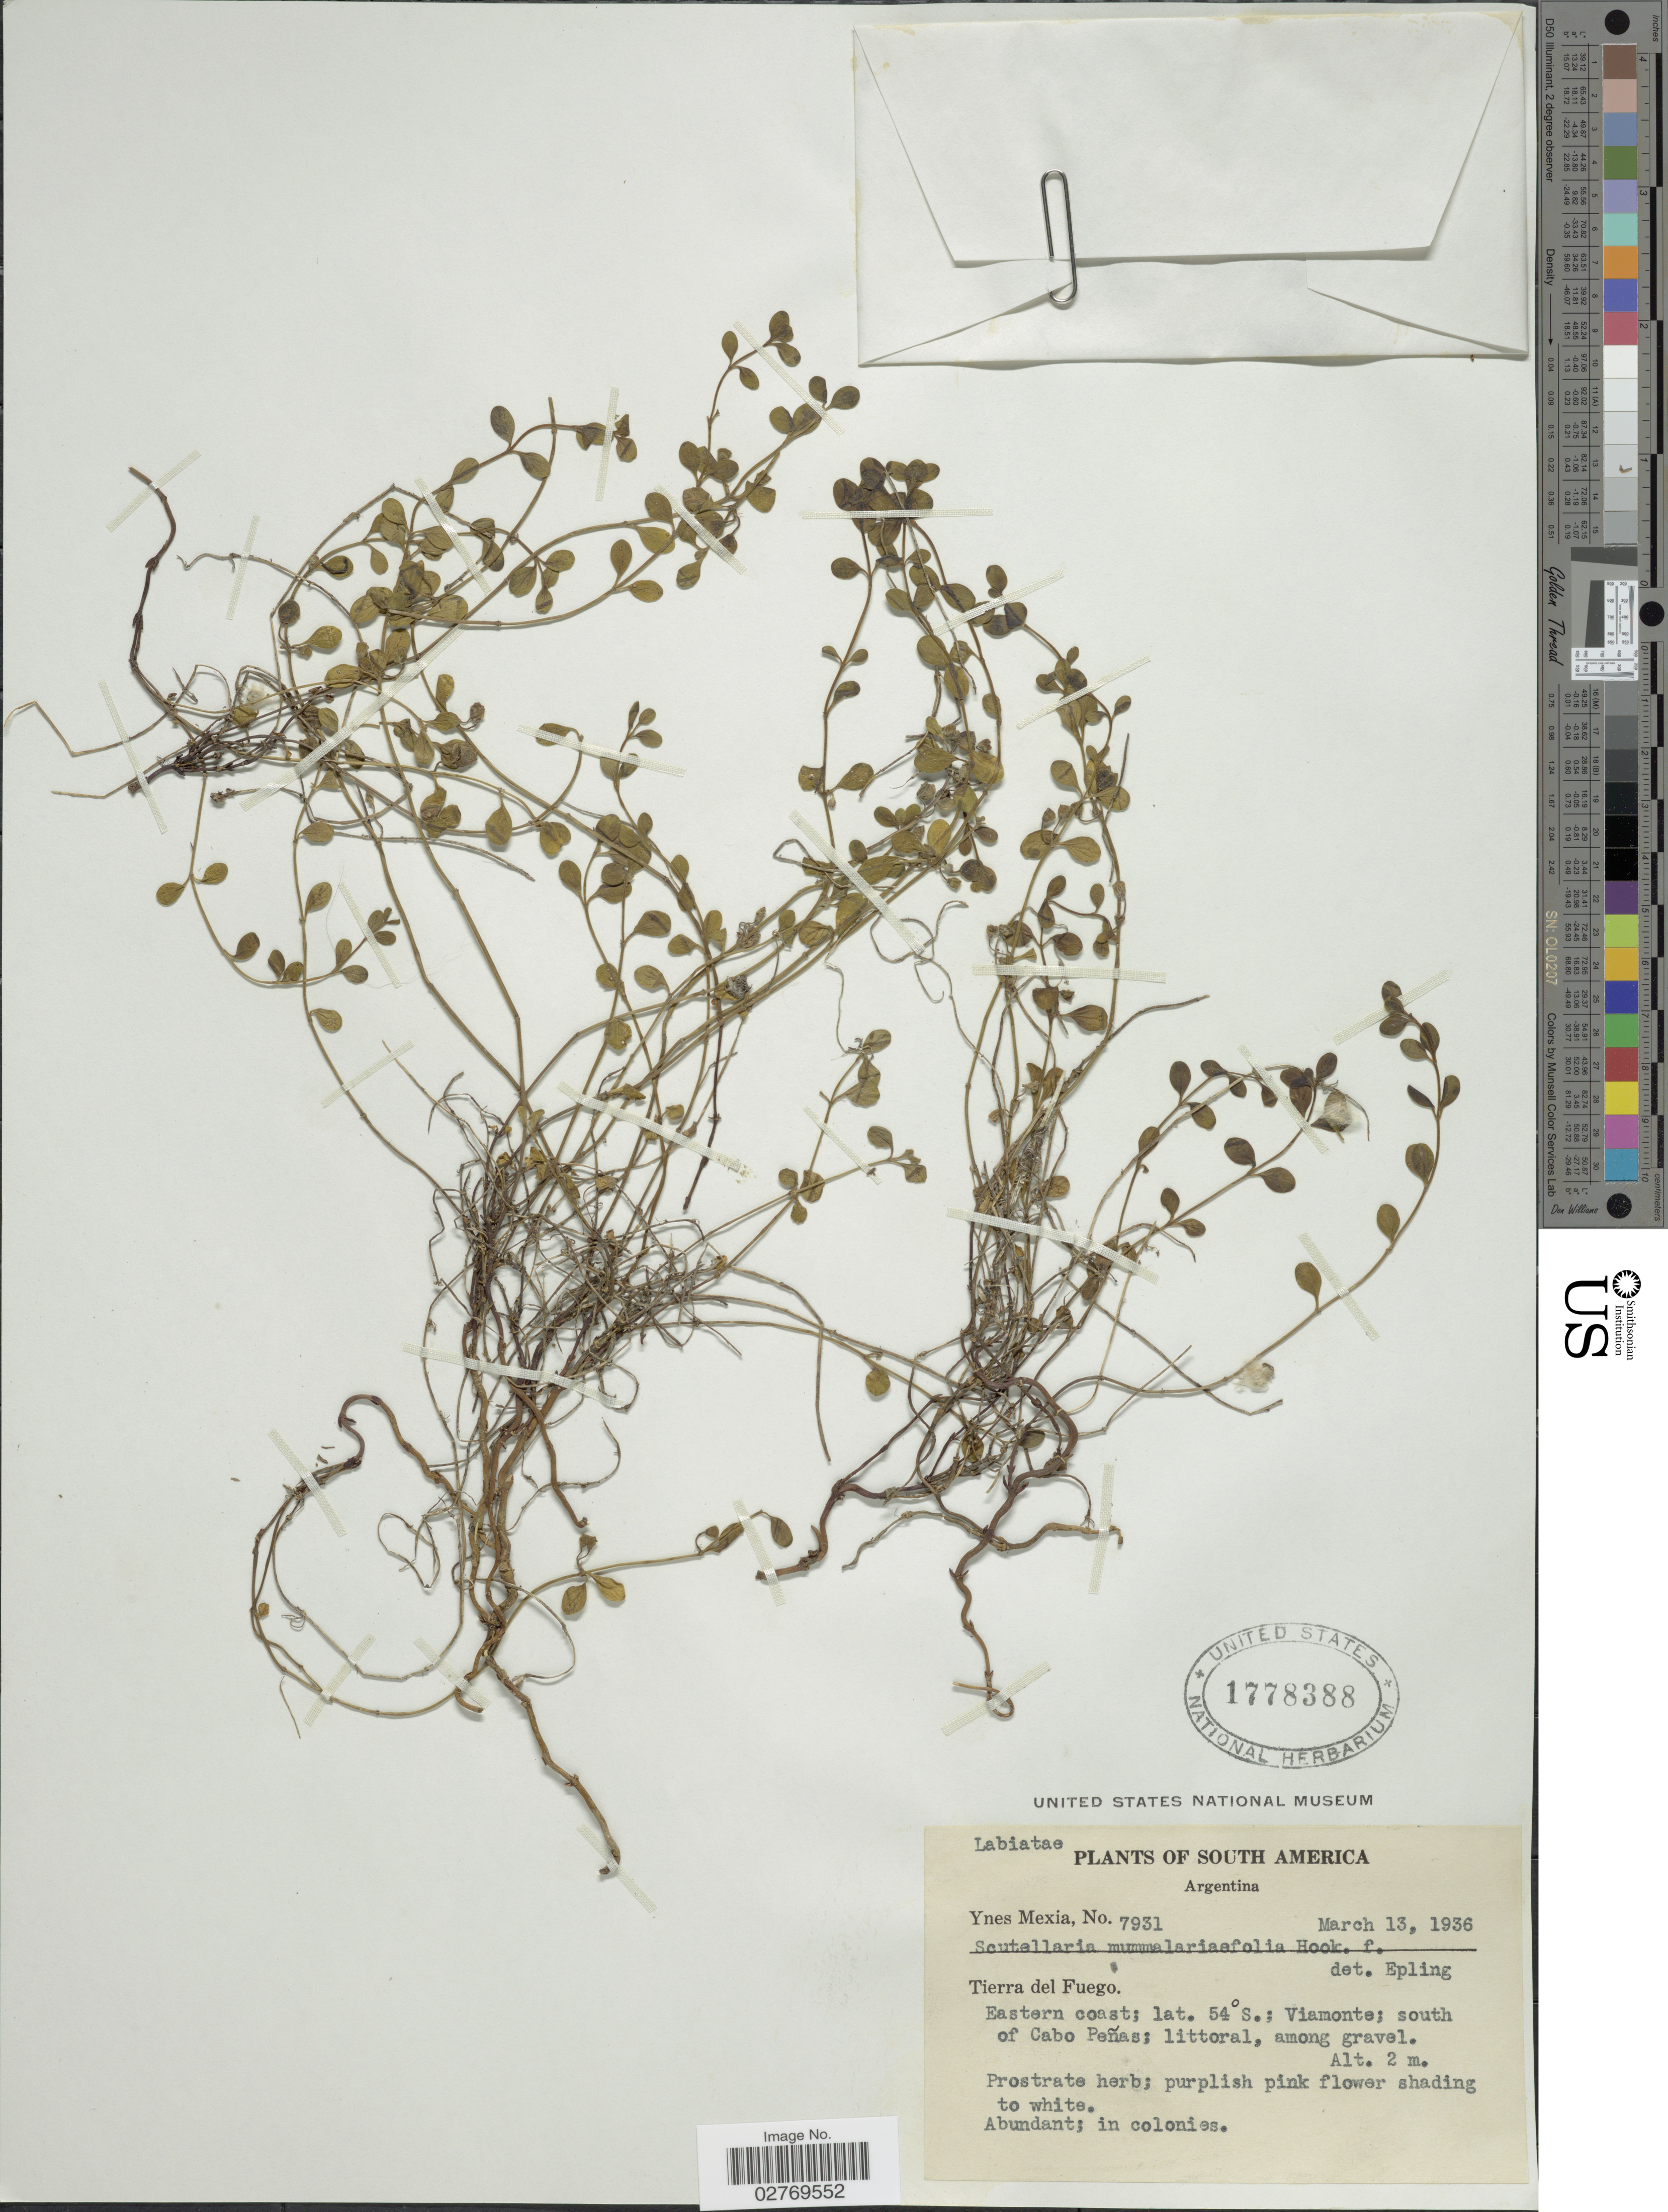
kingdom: Plantae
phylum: Tracheophyta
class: Magnoliopsida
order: Lamiales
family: Lamiaceae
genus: Scutellaria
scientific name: Scutellaria nummulariifolia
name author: Hook. f.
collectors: Y. Mexia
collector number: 7931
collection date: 1936-03-13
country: Argentina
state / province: Tierra del Fuego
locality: Eastern coast; Viamonte; south of Cabo Peñas.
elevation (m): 2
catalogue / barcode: US 1778388